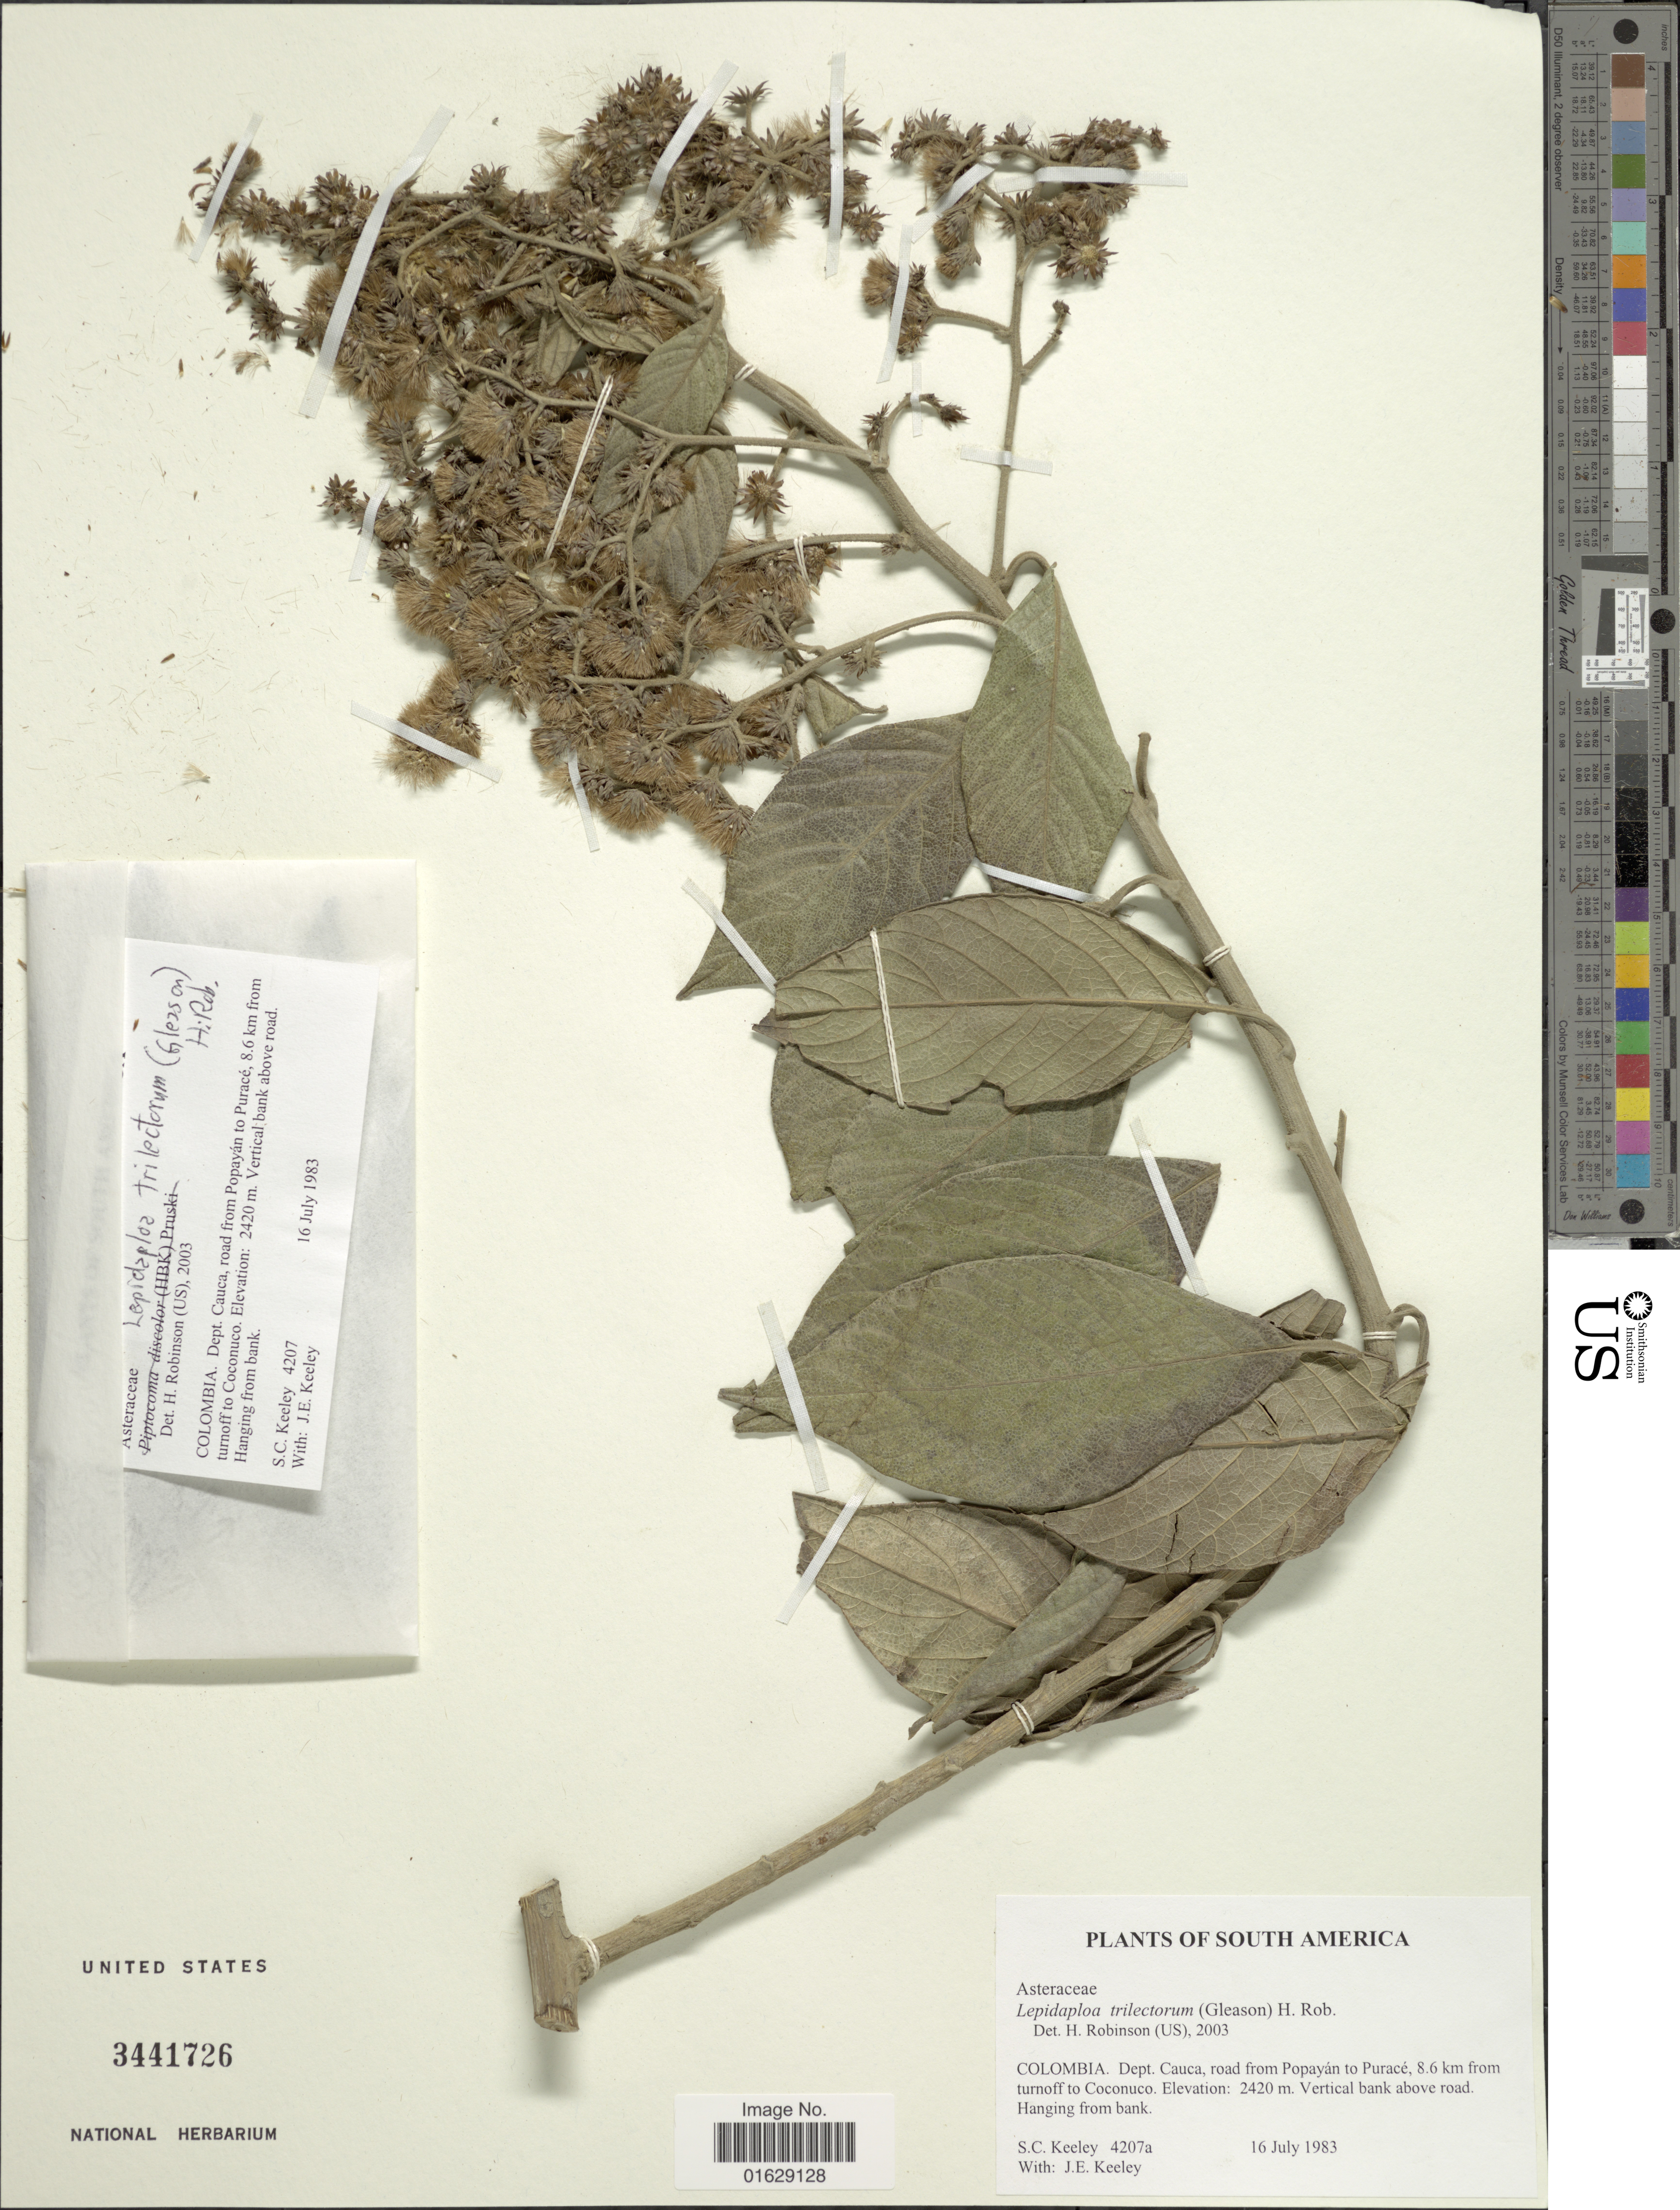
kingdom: Plantae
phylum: Tracheophyta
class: Magnoliopsida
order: Asterales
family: Asteraceae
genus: Lepidaploa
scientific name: Lepidaploa trilectorum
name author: (Gleason) H. Rob.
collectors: S. C. Keeley & J. E. Keeley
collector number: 4207a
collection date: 1983-07-16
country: Colombia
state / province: Cauca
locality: road from Popayan to Purace, 8.6 km from turnoff to Coconuco. Vertical bank of road. Hanging from bank.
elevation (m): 2420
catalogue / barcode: US 3441726